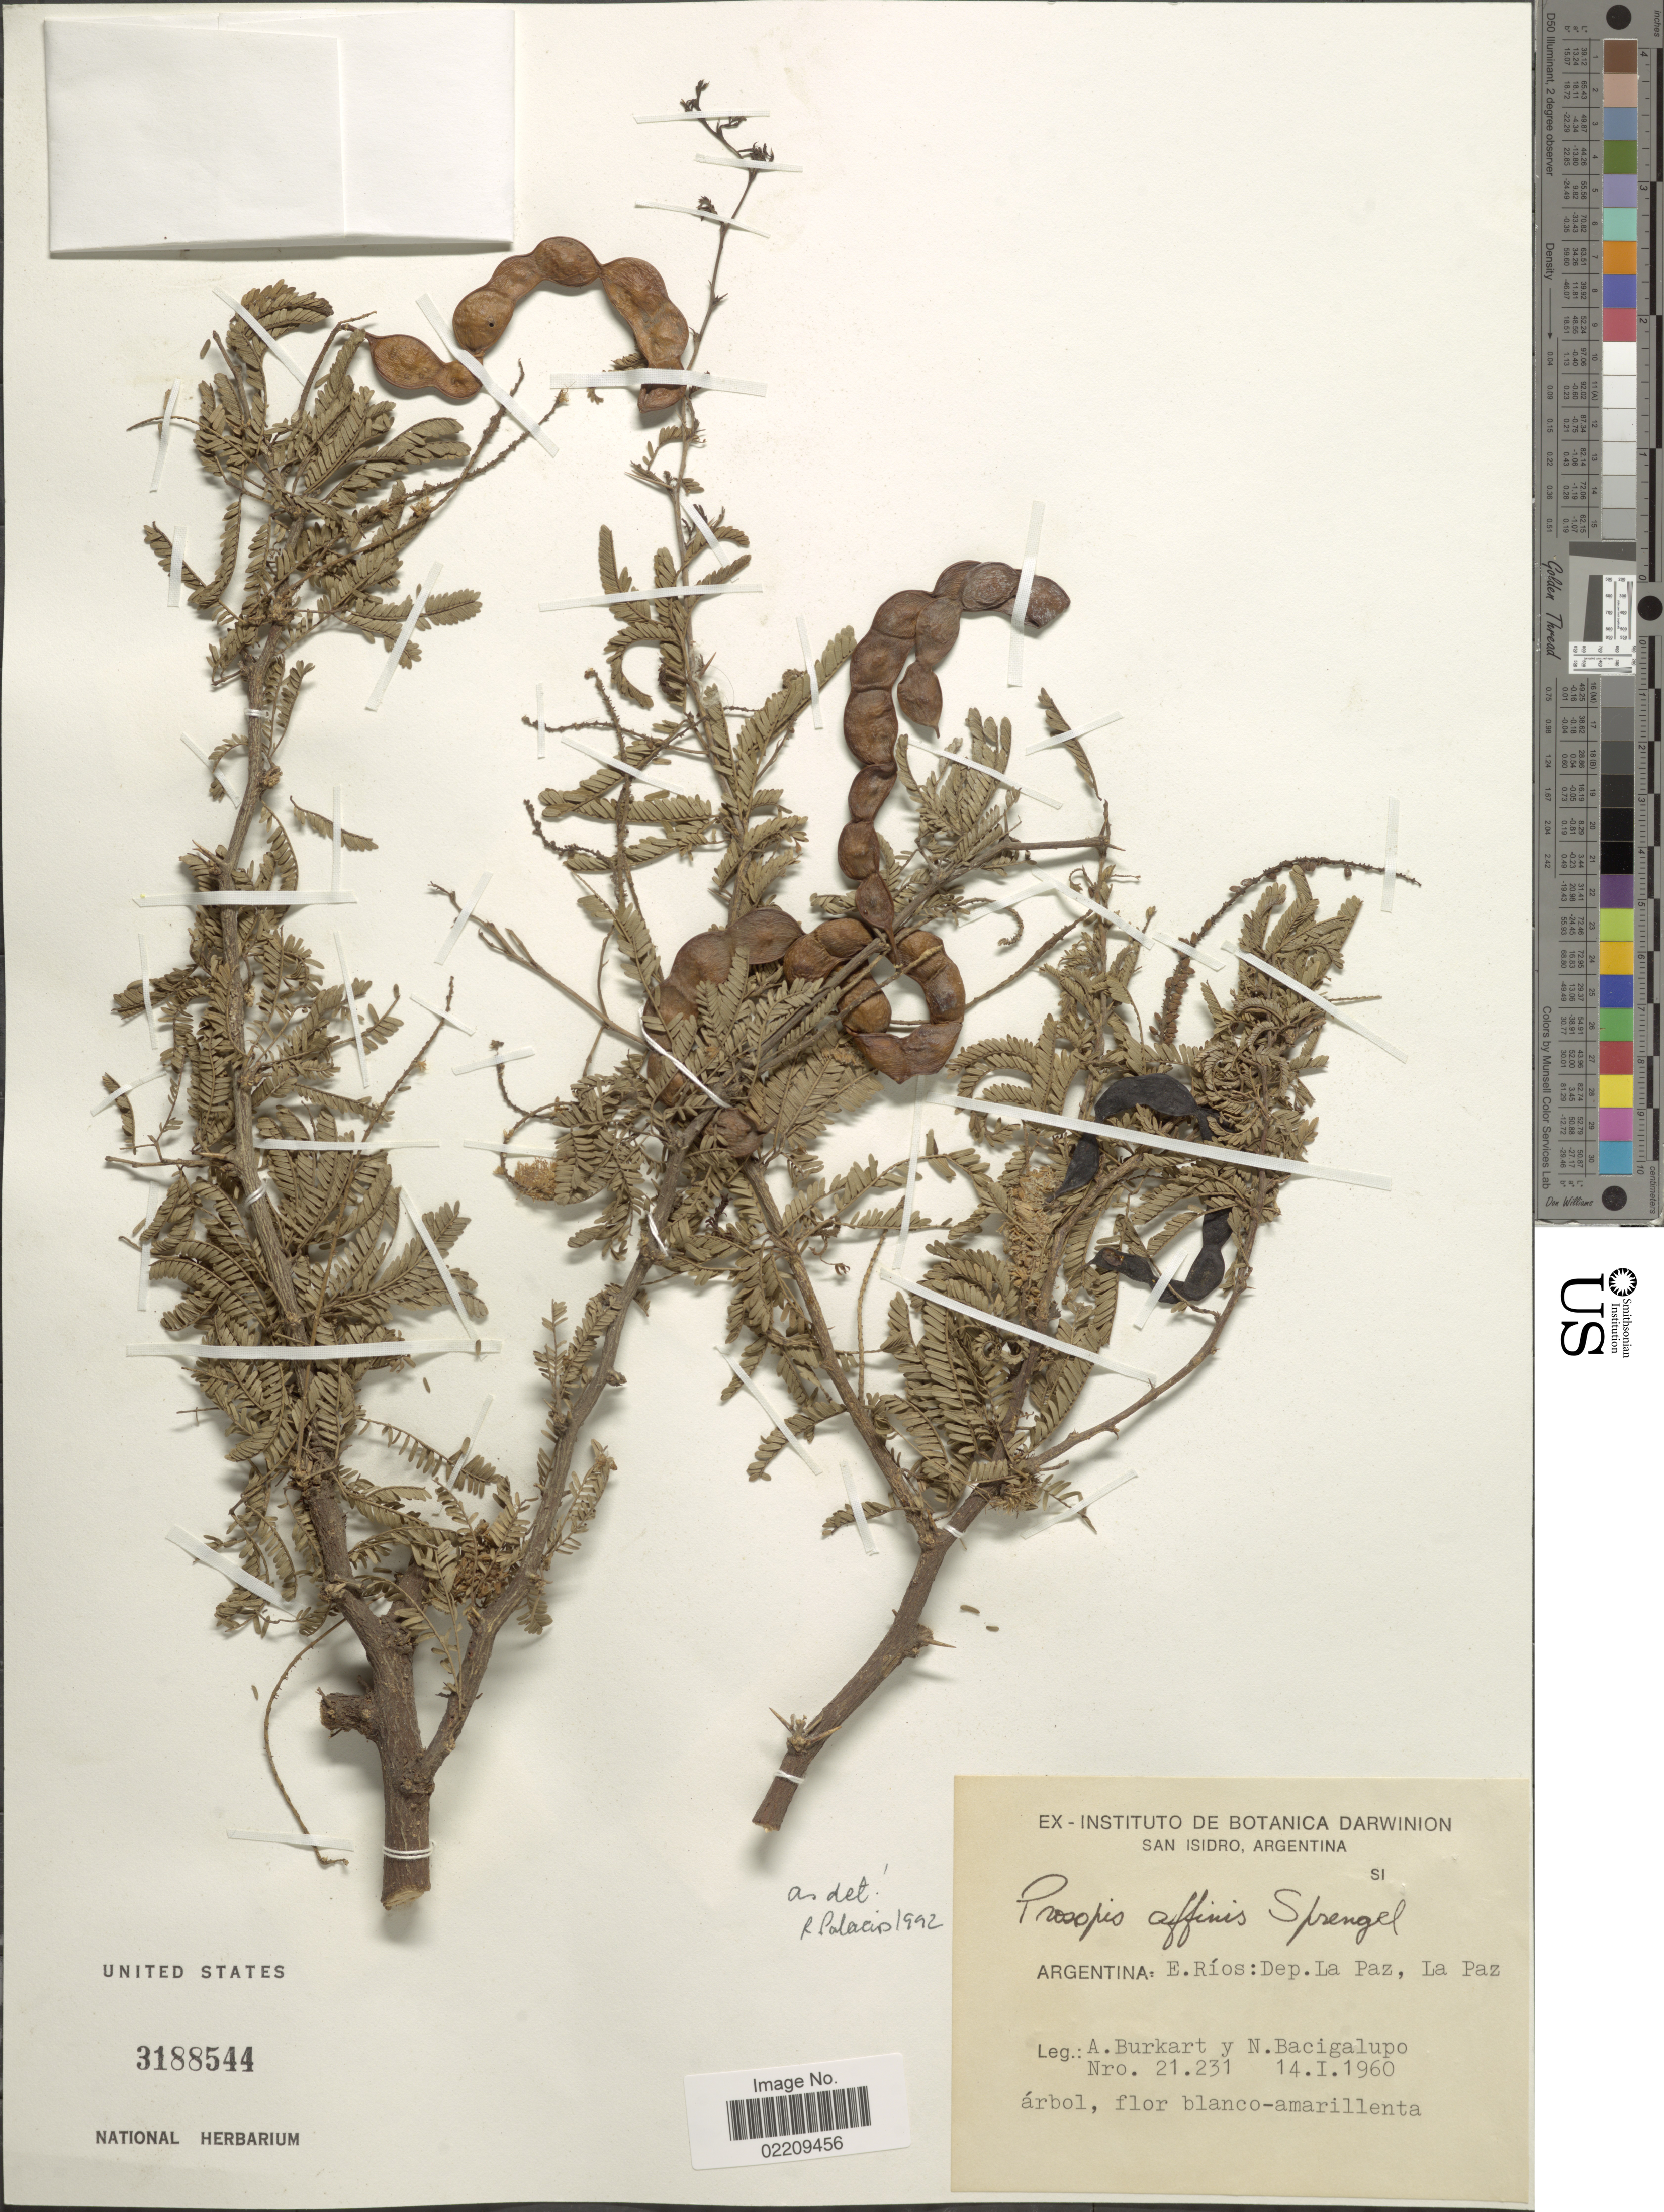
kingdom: Plantae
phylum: Tracheophyta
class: Magnoliopsida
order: Fabales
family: Fabaceae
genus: Neltuma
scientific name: Neltuma affinis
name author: (Spreng.) C. E. Hughes & G.P. Lewis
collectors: A. E. Burkart & N. M. Bacigalupo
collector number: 21.231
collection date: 1960-01-14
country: Argentina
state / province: Entre Rios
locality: E. Rios: Dep. La Paz, La Paz.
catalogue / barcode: US 3188544